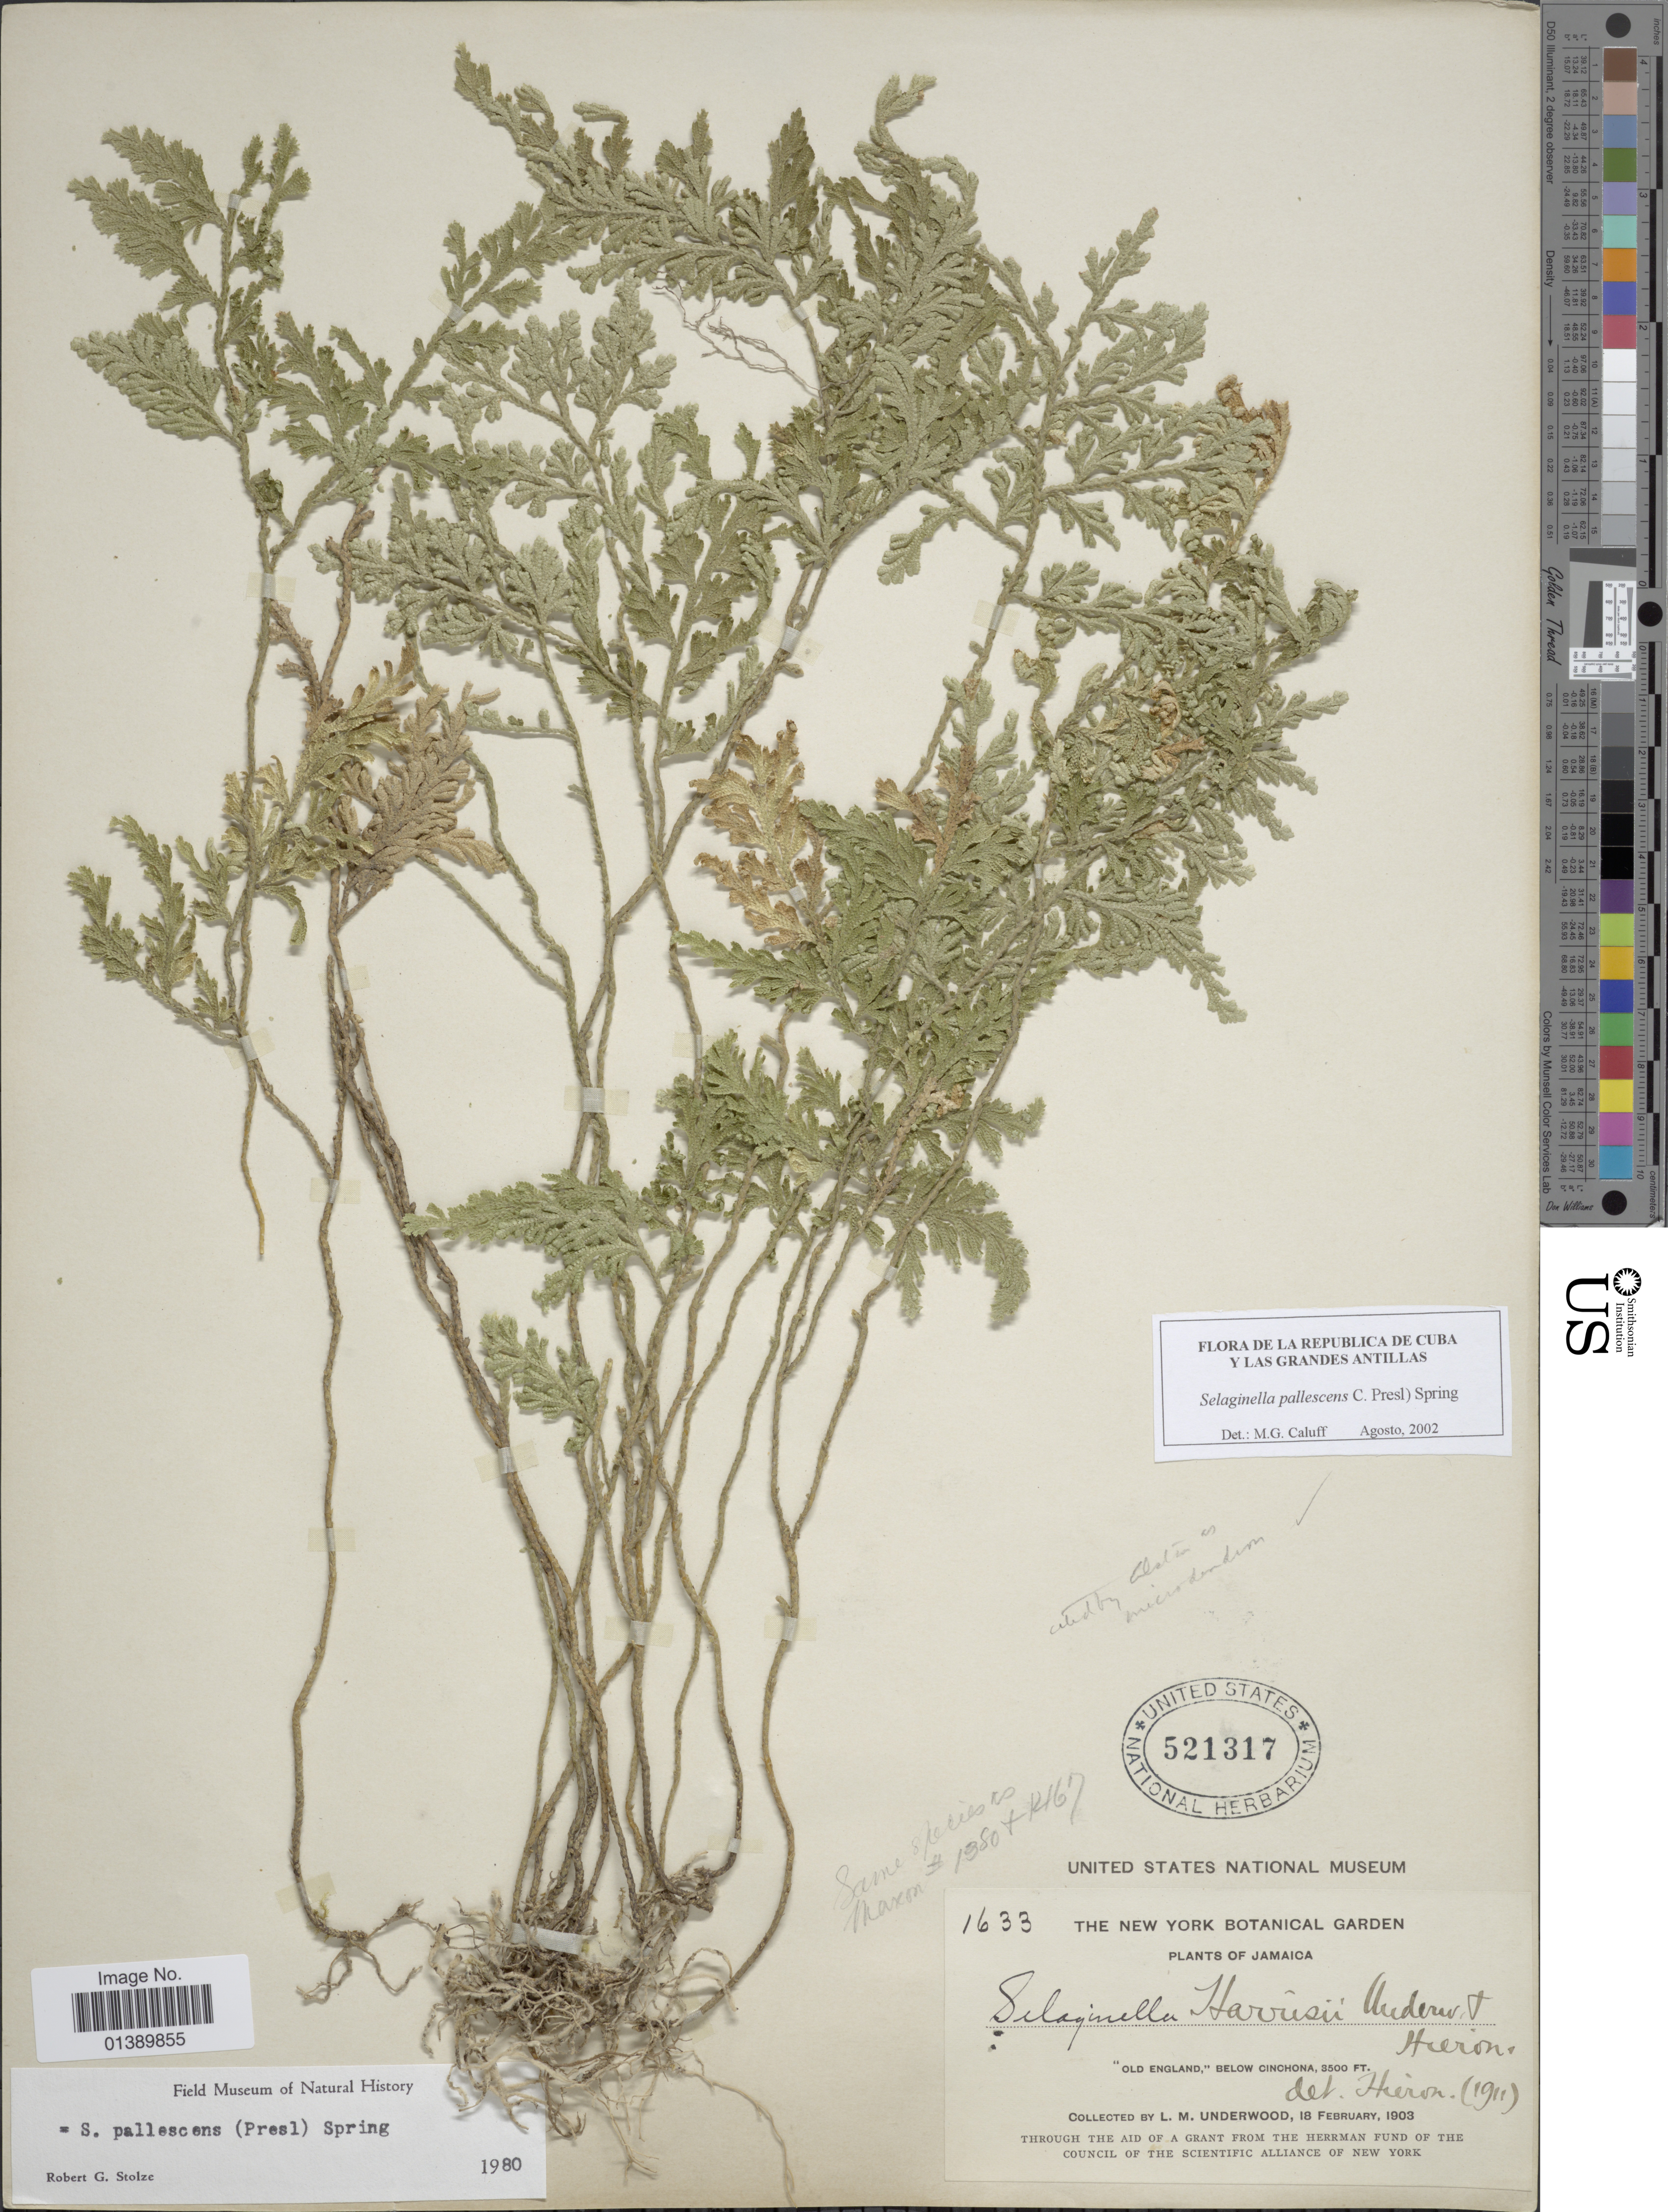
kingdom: Plantae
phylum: Tracheophyta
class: Lycopodiopsida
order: Selaginellales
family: Selaginellaceae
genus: Selaginella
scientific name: Selaginella pallescens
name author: (C. Presl) Spring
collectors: L. M. Underwood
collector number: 1633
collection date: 1903-02-18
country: Jamaica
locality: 'Old England', below Cinchona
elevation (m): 1067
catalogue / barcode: US 521317